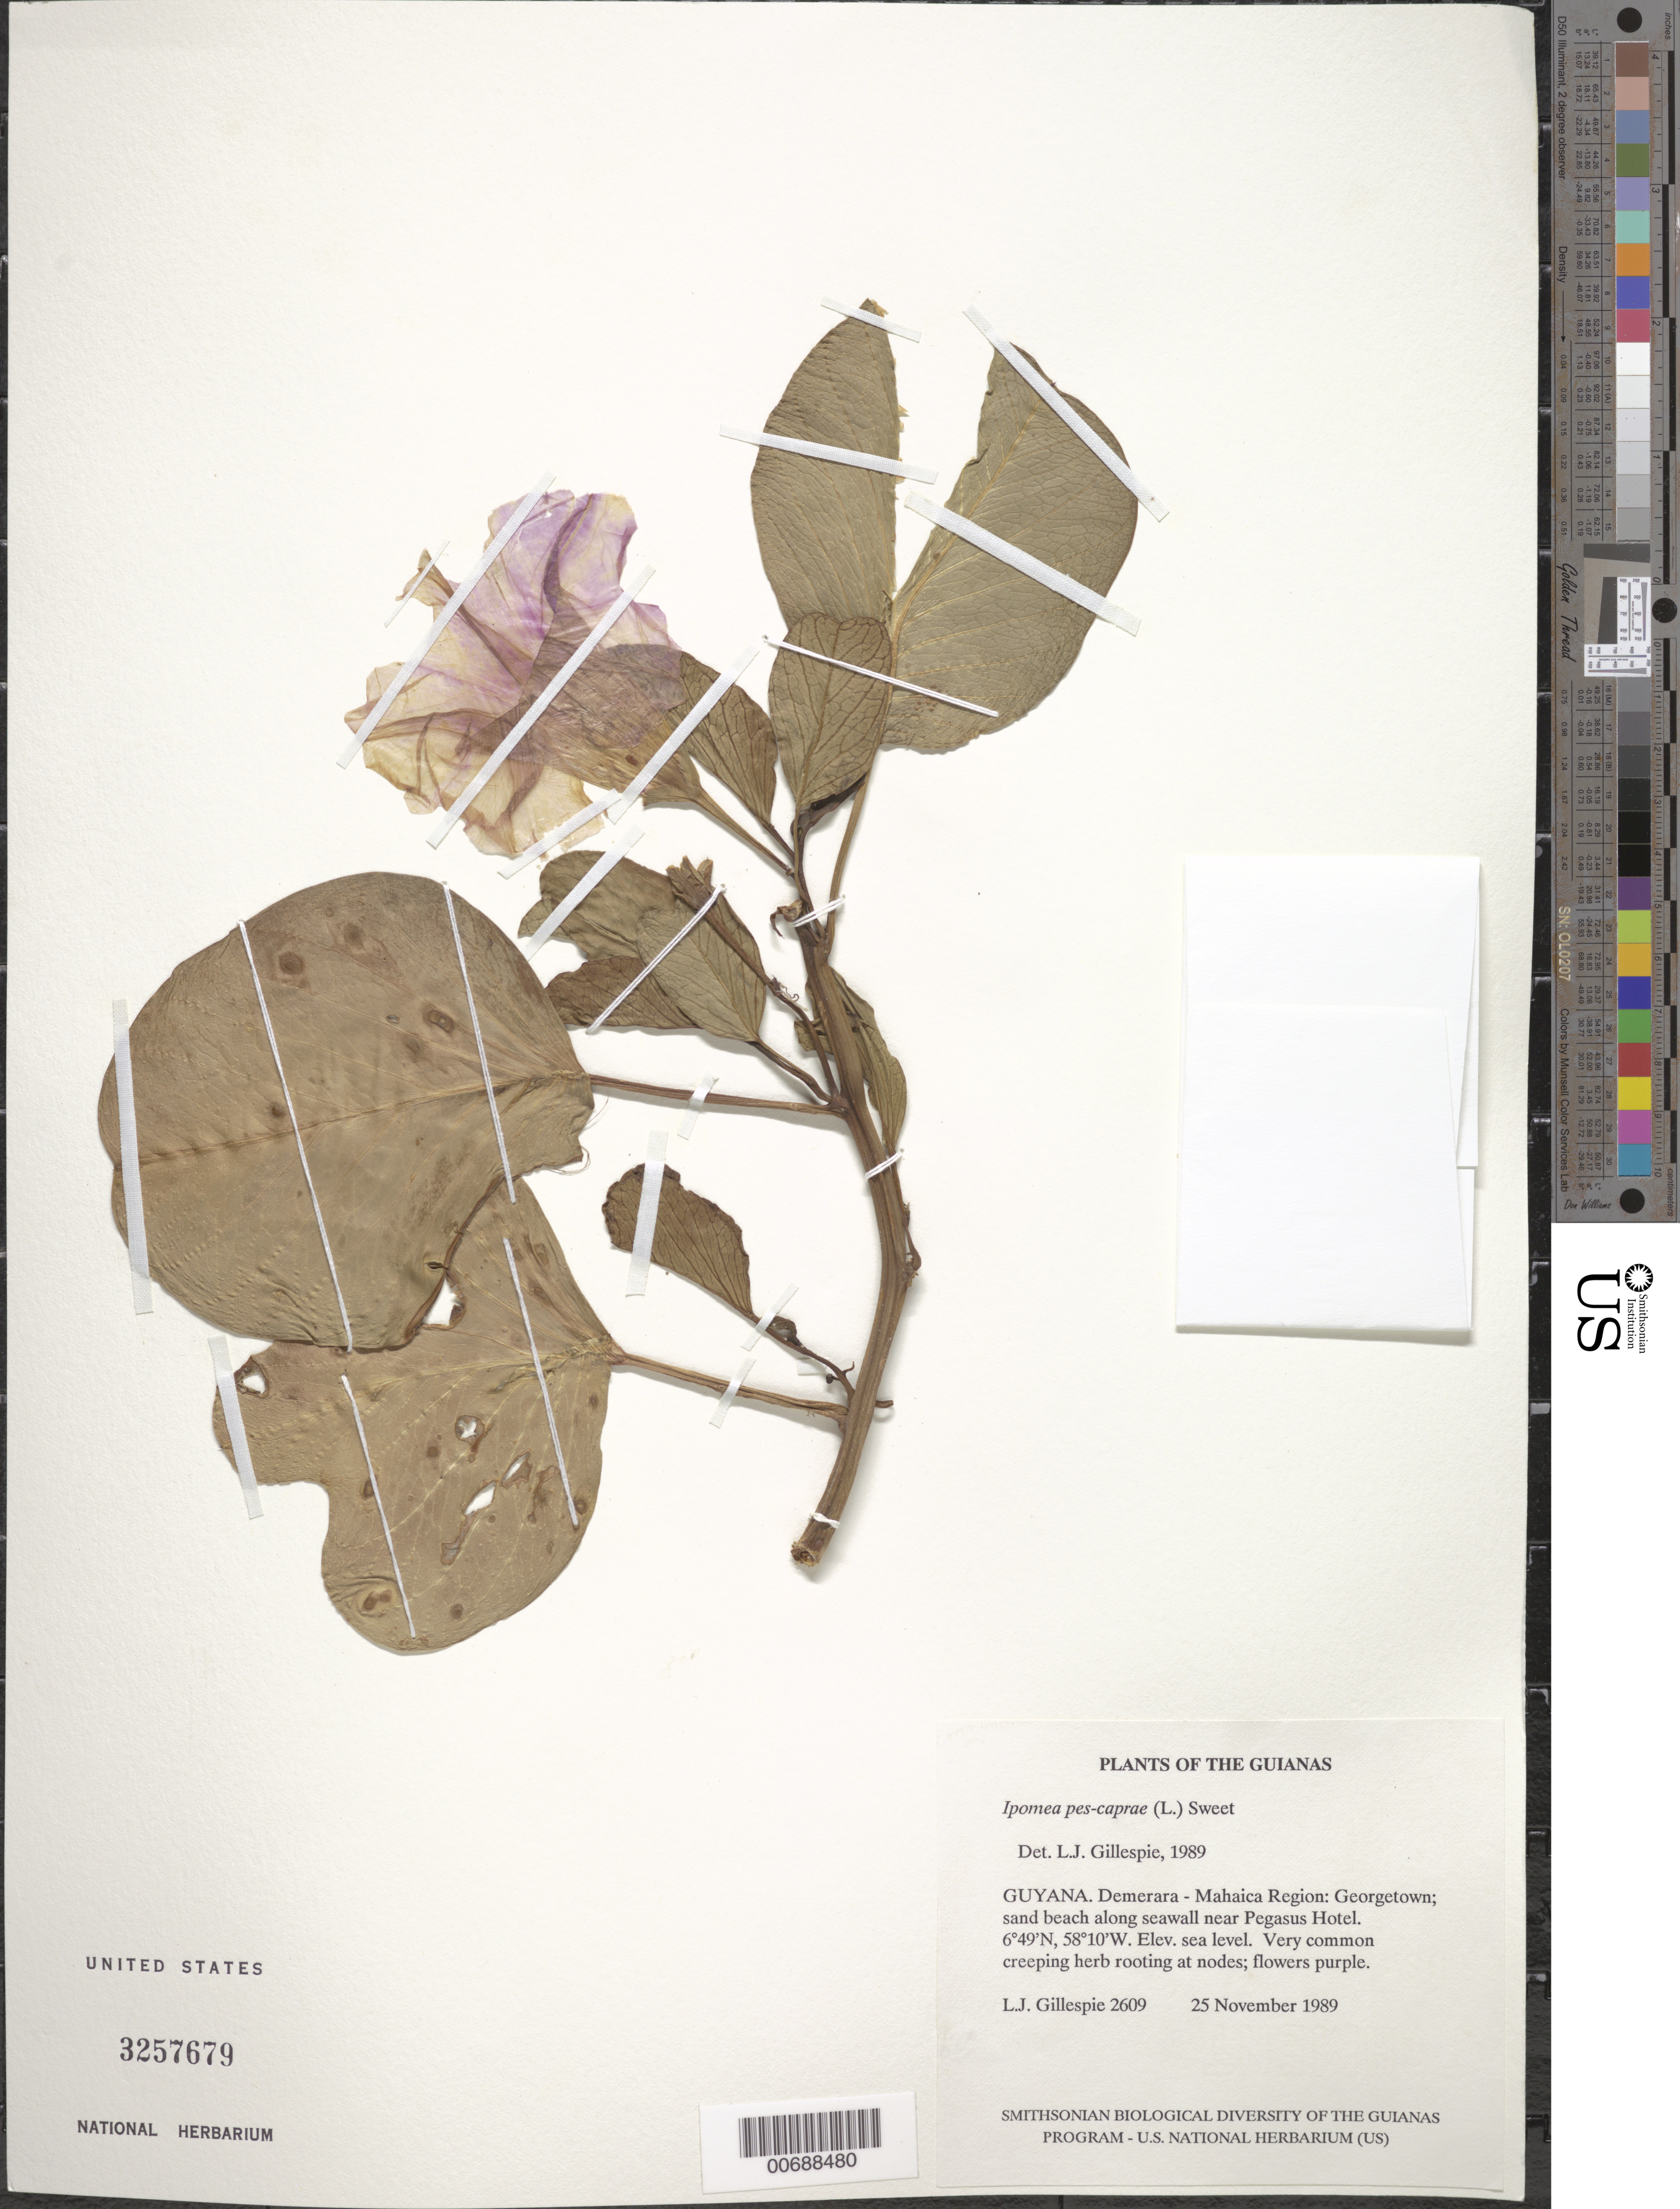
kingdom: Plantae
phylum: Tracheophyta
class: Magnoliopsida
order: Solanales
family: Convolvulaceae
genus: Ipomoea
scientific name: Ipomoea pes-caprae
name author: (L.) R. Br.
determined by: Gillespie, L. J.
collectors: L. J. Gillespie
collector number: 2609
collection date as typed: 25 November 1989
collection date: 1989-11-25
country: Guyana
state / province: Demerara-Mahaica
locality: Georgetown; near Pegasus Hotel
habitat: Sand beach along seawall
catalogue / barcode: US 3257679